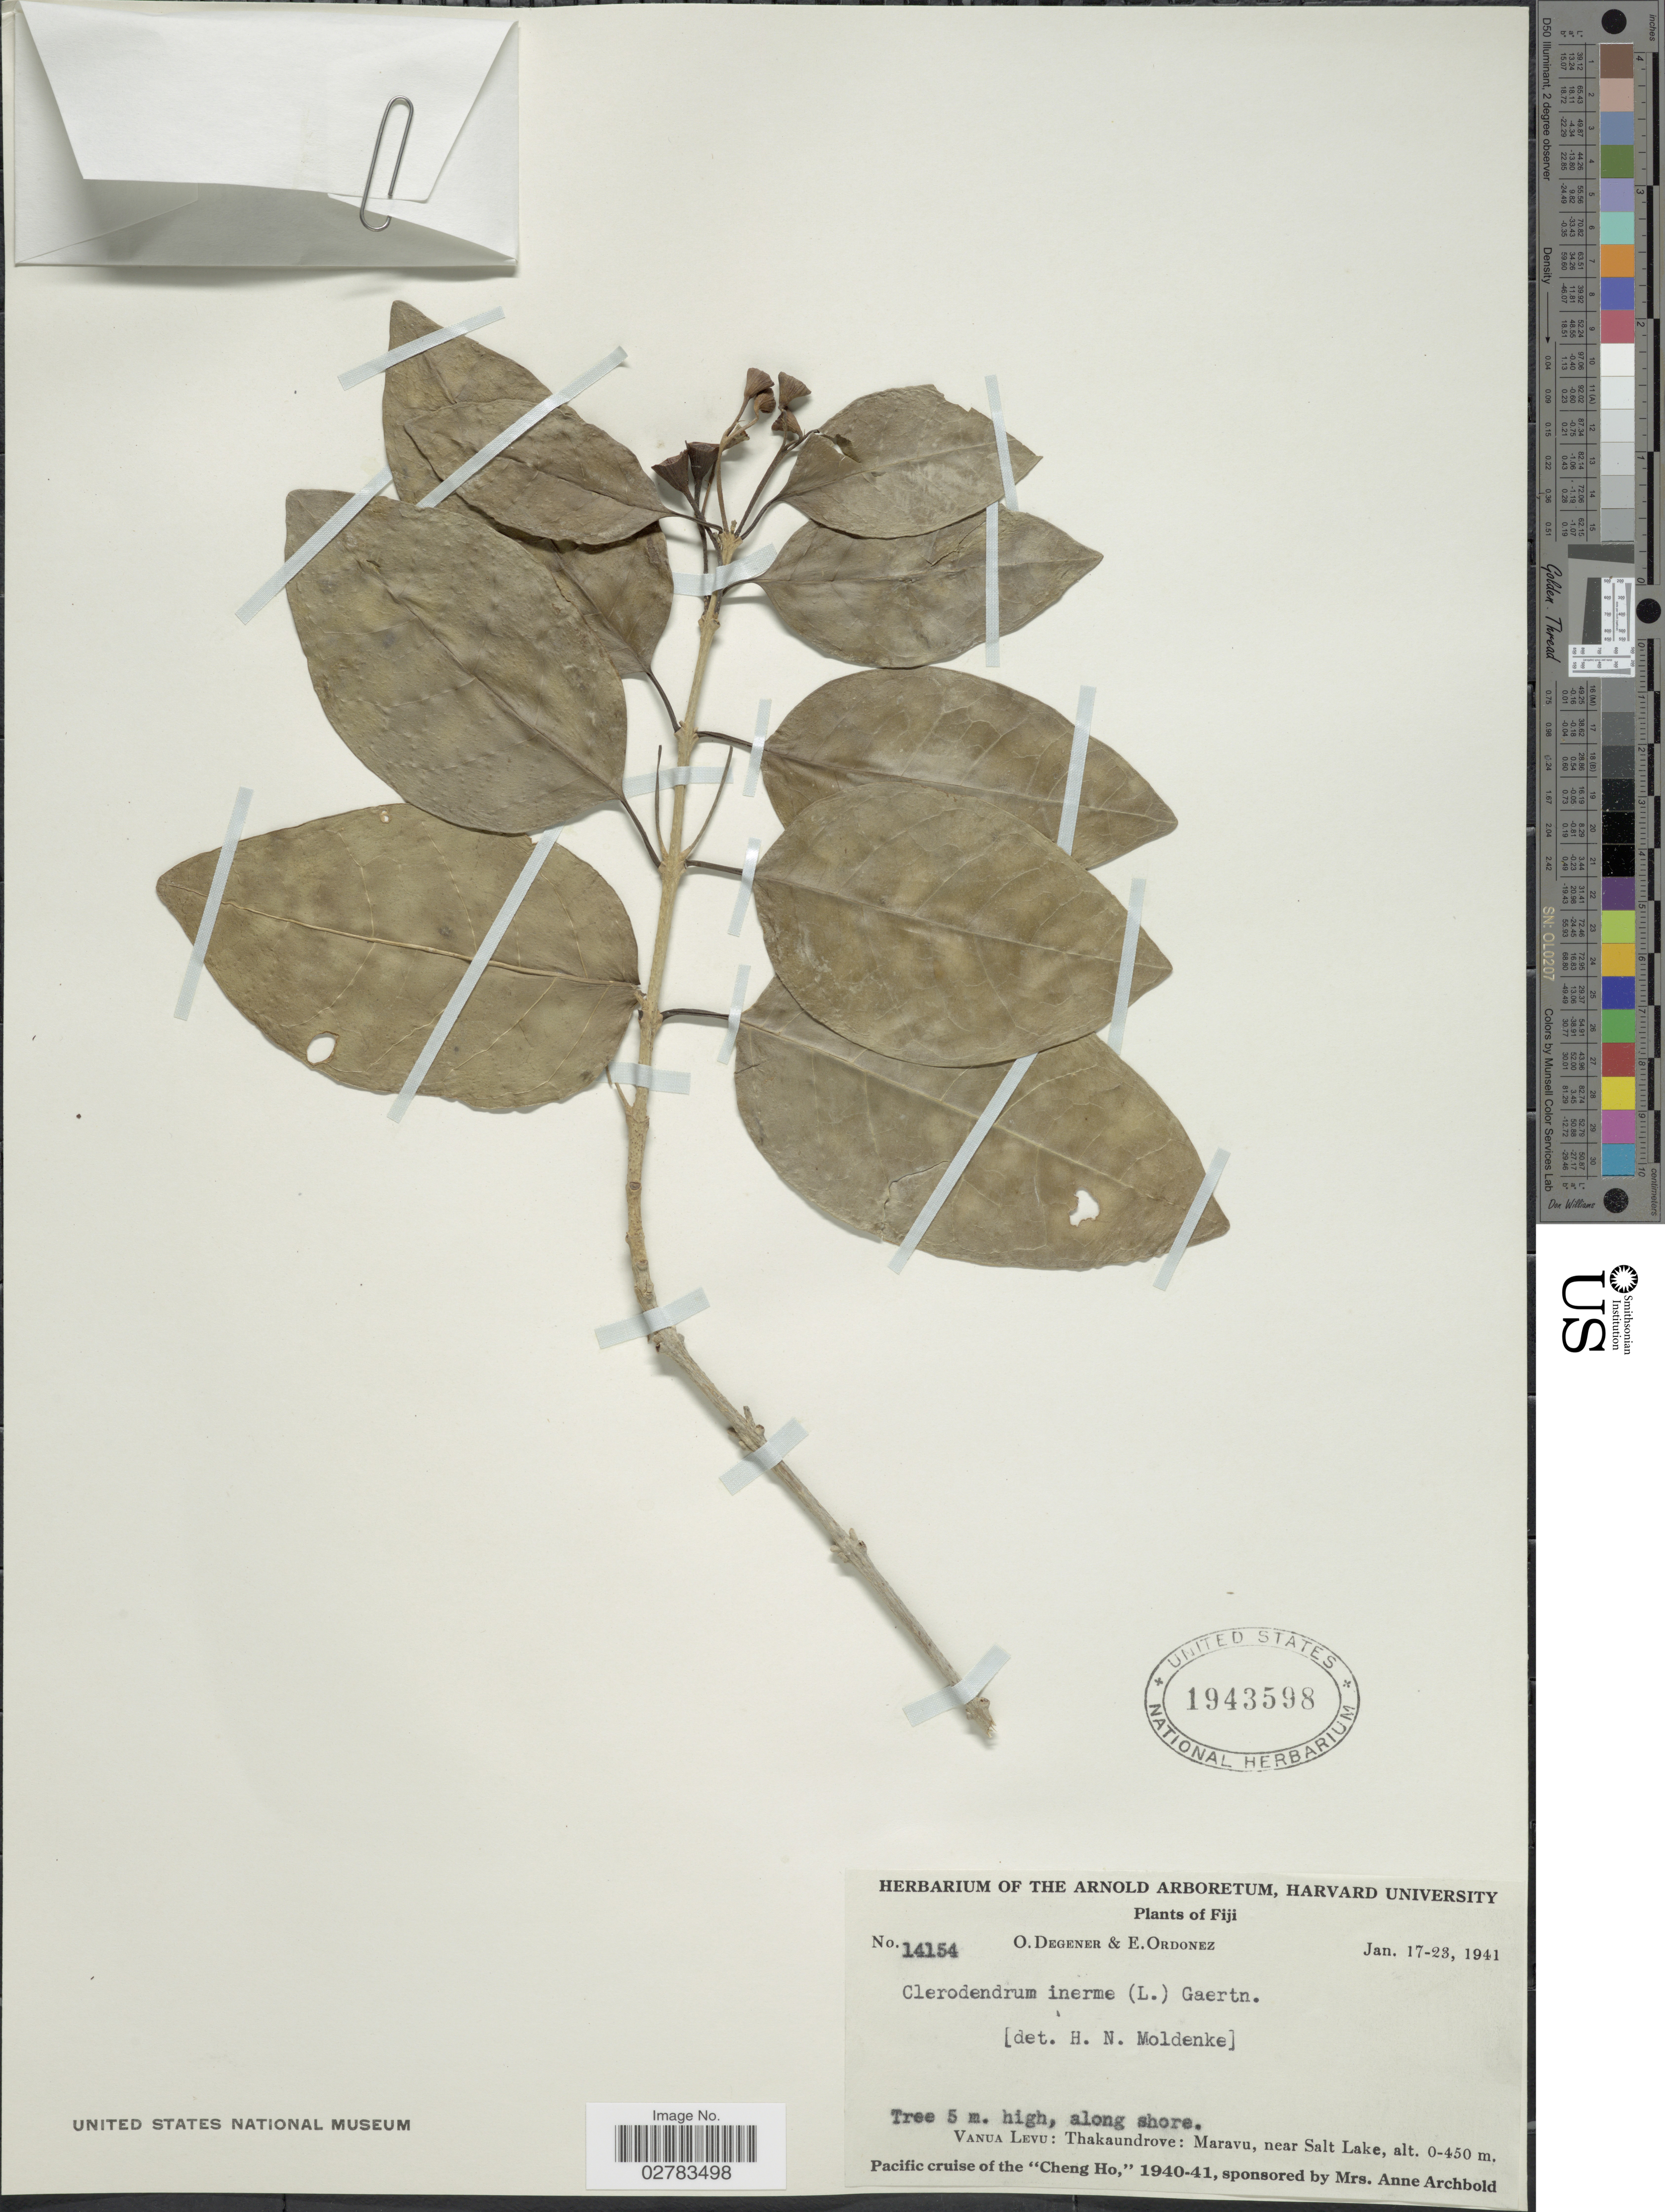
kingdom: Plantae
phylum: Tracheophyta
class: Magnoliopsida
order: Lamiales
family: Lamiaceae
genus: Clerodendrum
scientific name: Clerodendrum inerme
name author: (L.) Gaertn.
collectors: O. Degener & E. Ordonez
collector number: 14154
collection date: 1941-01-17/1941-01-23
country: Fiji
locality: Vanua Levu: Thakaundrove: Maravu, near Salt Lake.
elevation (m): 0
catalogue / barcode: US 1943598